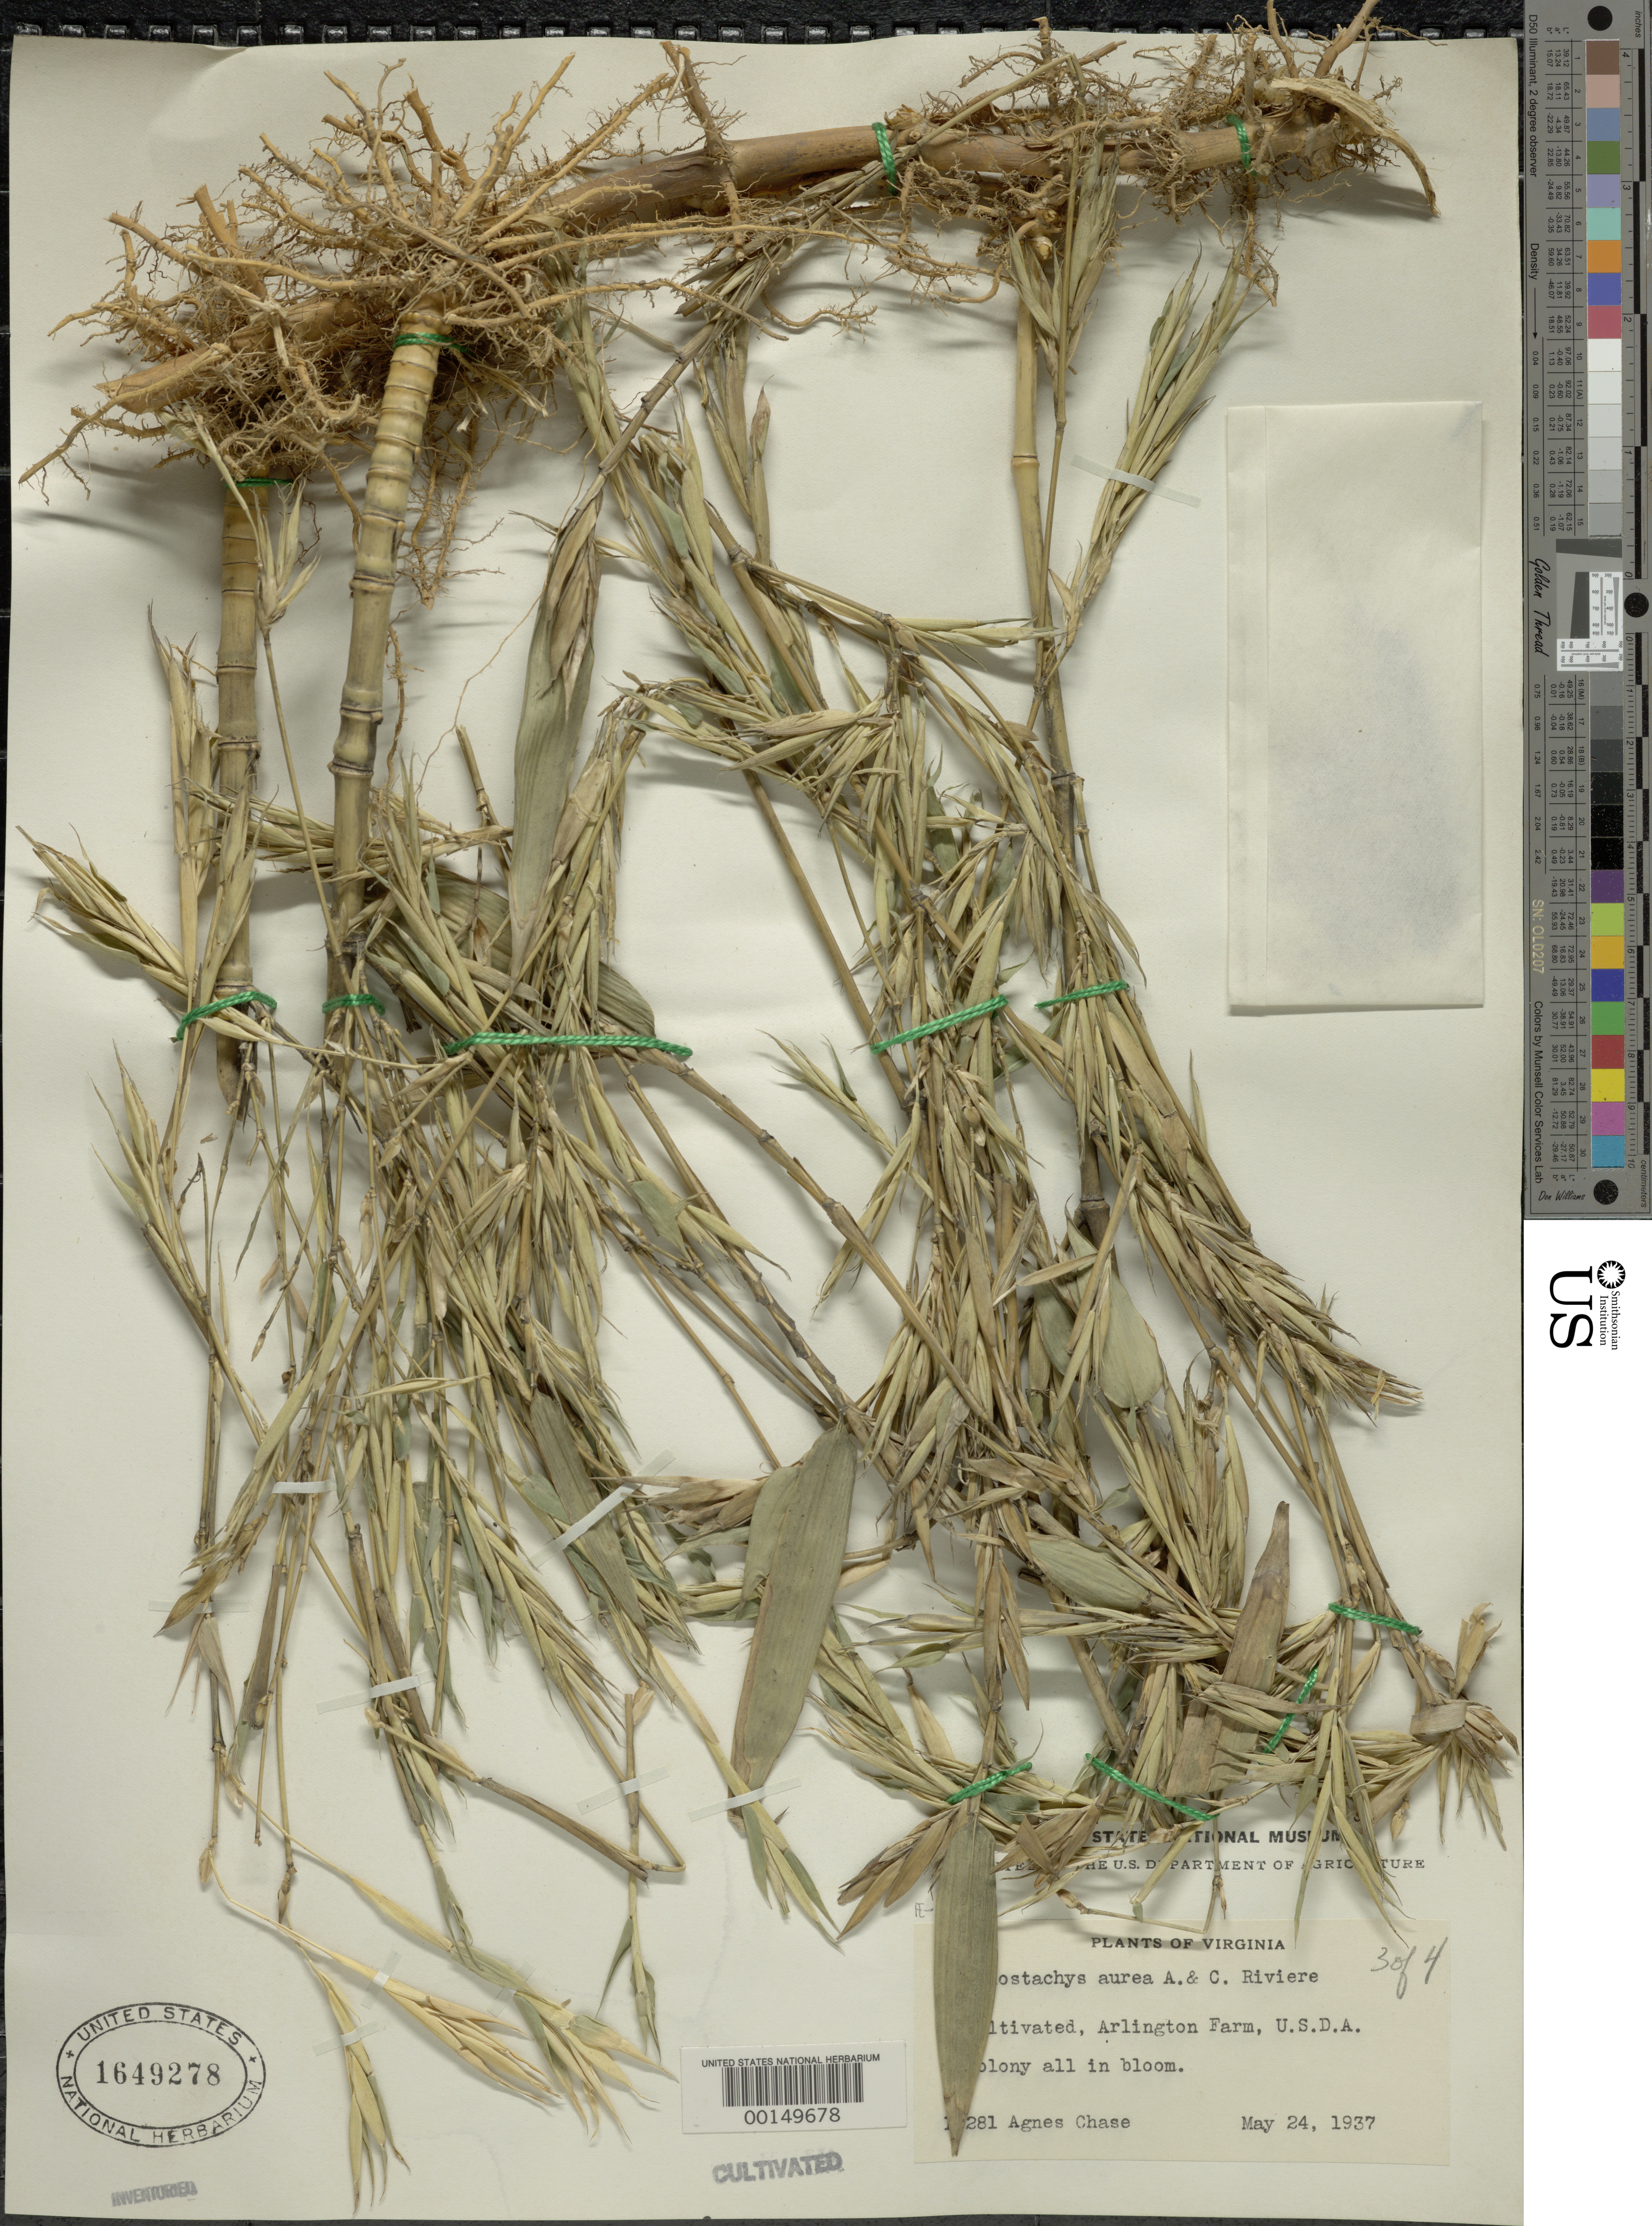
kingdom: Plantae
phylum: Tracheophyta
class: Liliopsida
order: Poales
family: Poaceae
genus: Phyllostachys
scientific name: Phyllostachys aurea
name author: Rivière & C. Rivière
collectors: A. Chase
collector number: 12281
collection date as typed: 24 May 1937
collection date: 1937-05-24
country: United States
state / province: Virginia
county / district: Arlington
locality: Usda arlington farm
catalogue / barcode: US 1649278